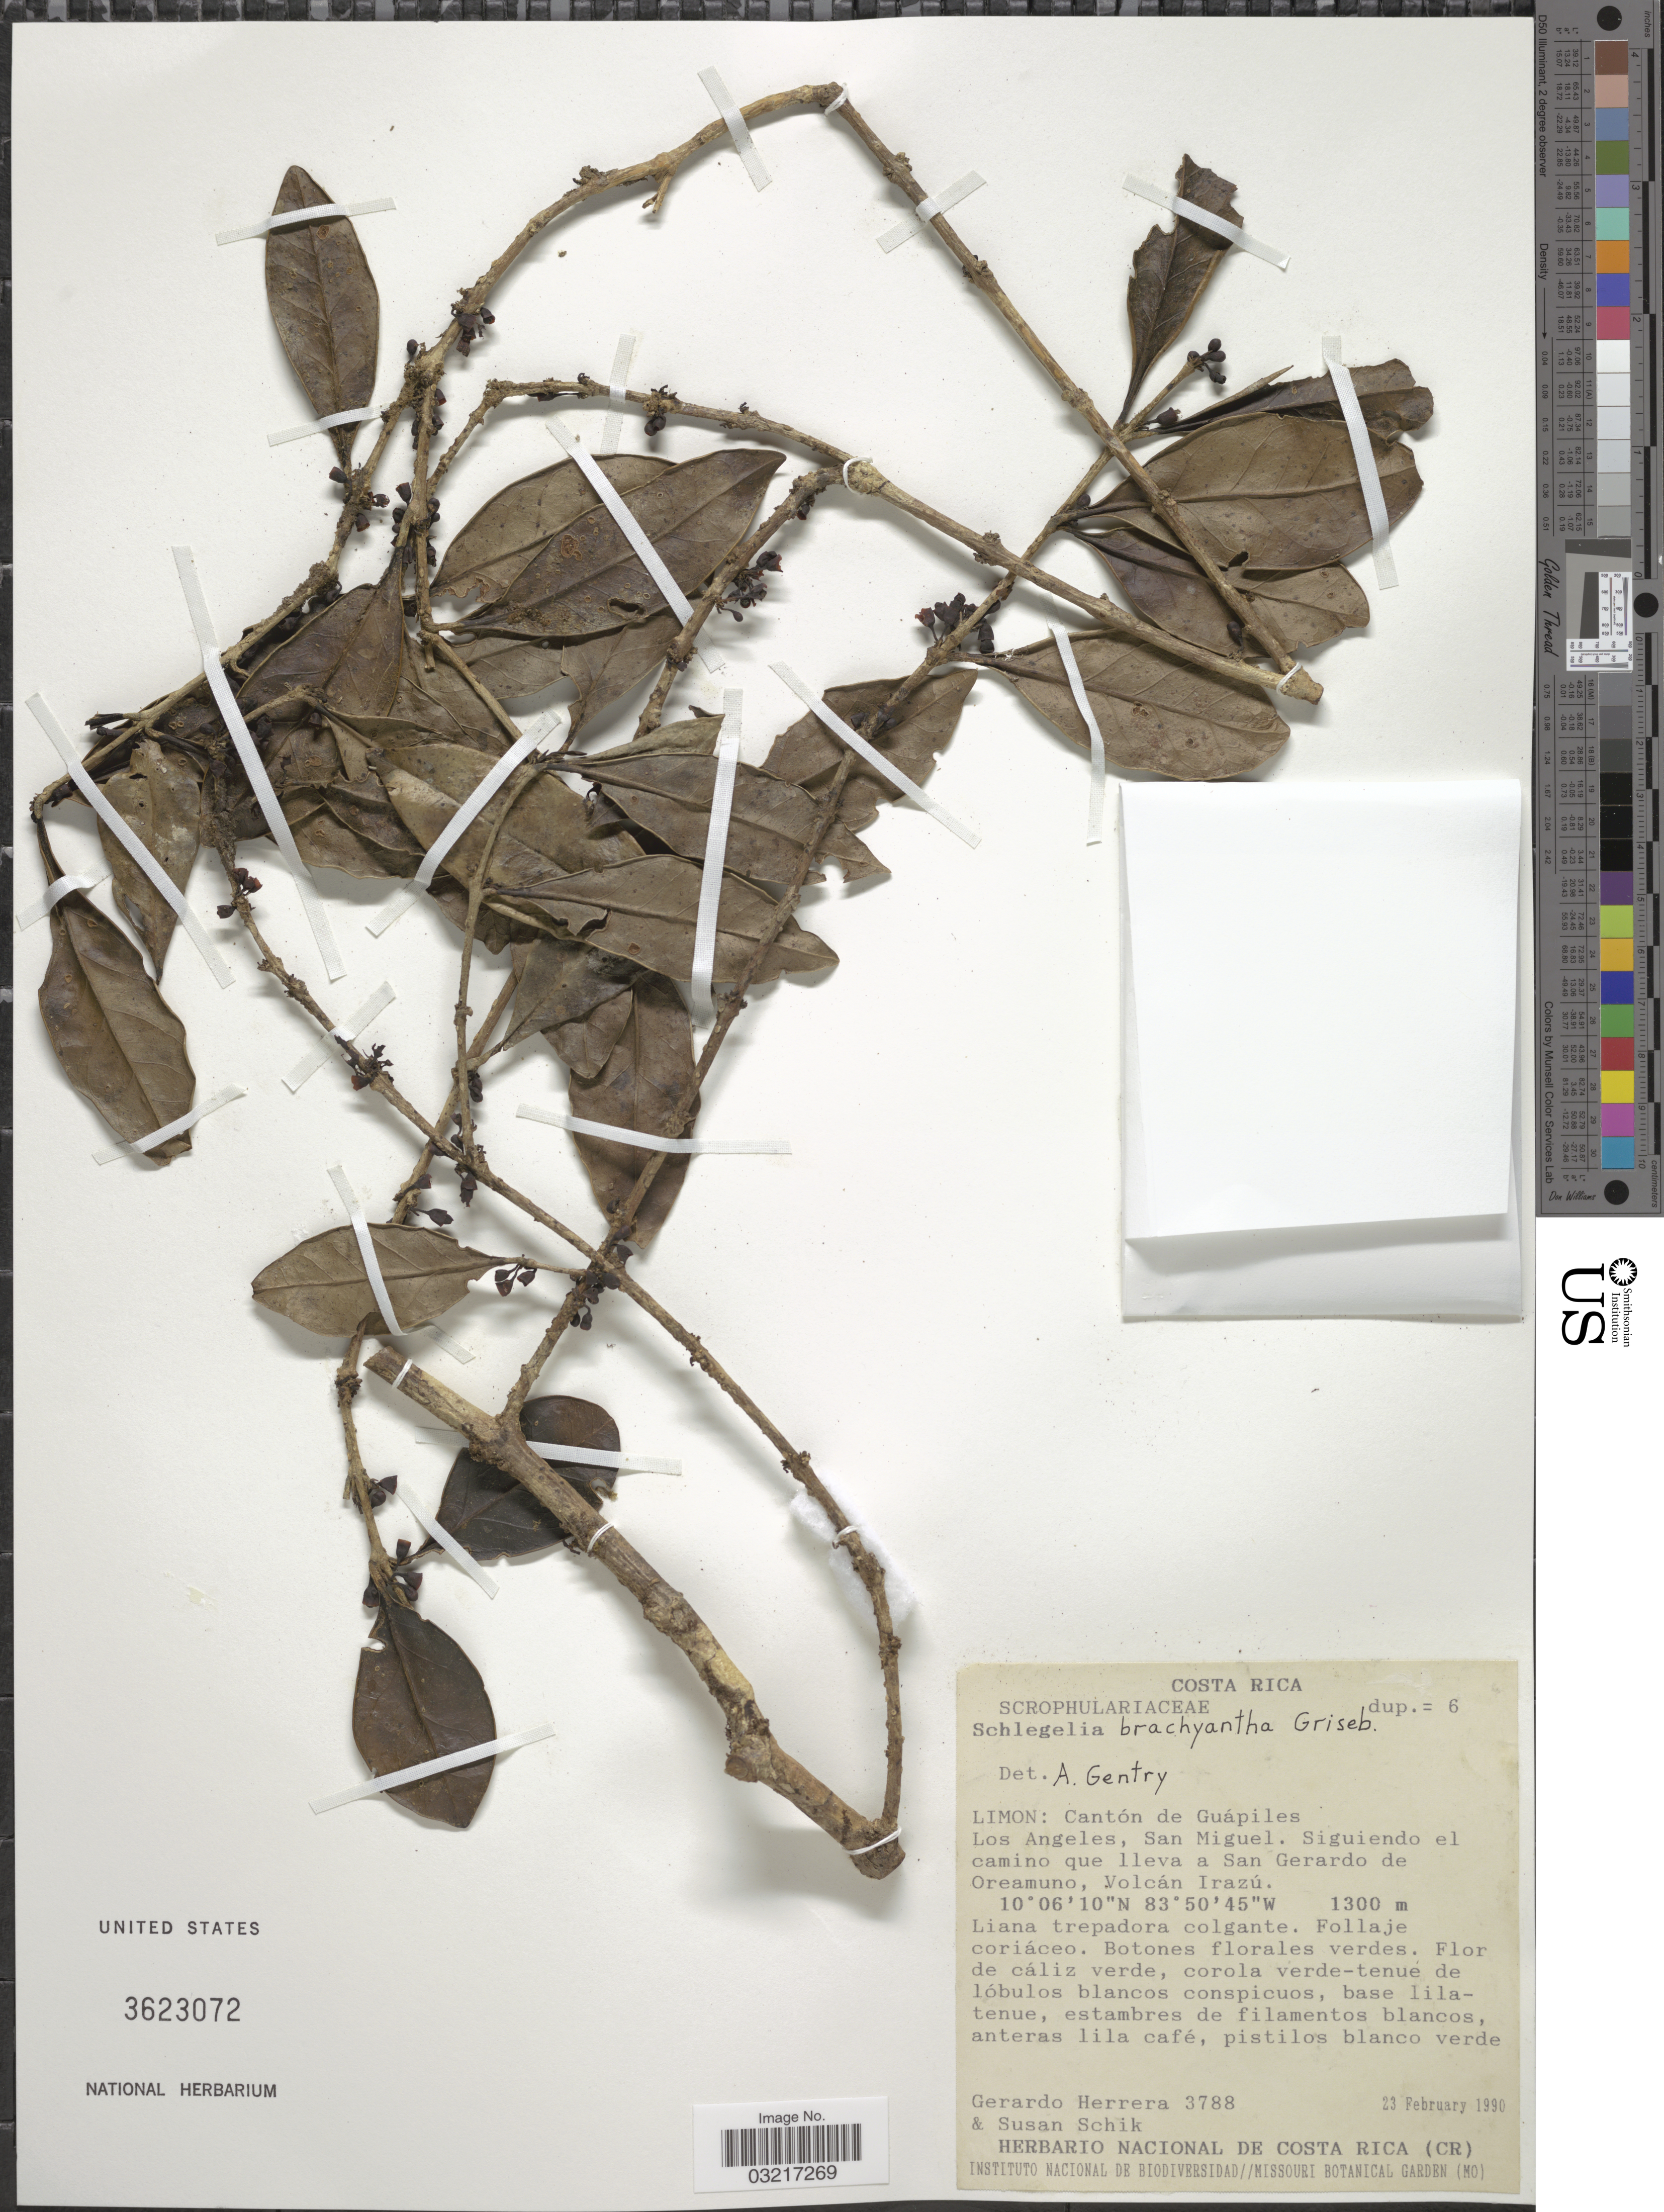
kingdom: Plantae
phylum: Tracheophyta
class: Magnoliopsida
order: Lamiales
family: Schlegeliaceae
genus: Schlegelia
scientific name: Schlegelia brachyantha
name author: Griseb.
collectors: G. Herrera & S. Schik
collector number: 3788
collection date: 1990-02-23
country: Costa Rica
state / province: Limón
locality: Cantón de Guápiles. Los Angeles, San Miguel. Siguiendo el camino que lleva a San Gerardo de Oreamuno, Volcán Irazú.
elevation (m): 1300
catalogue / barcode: US 3623072